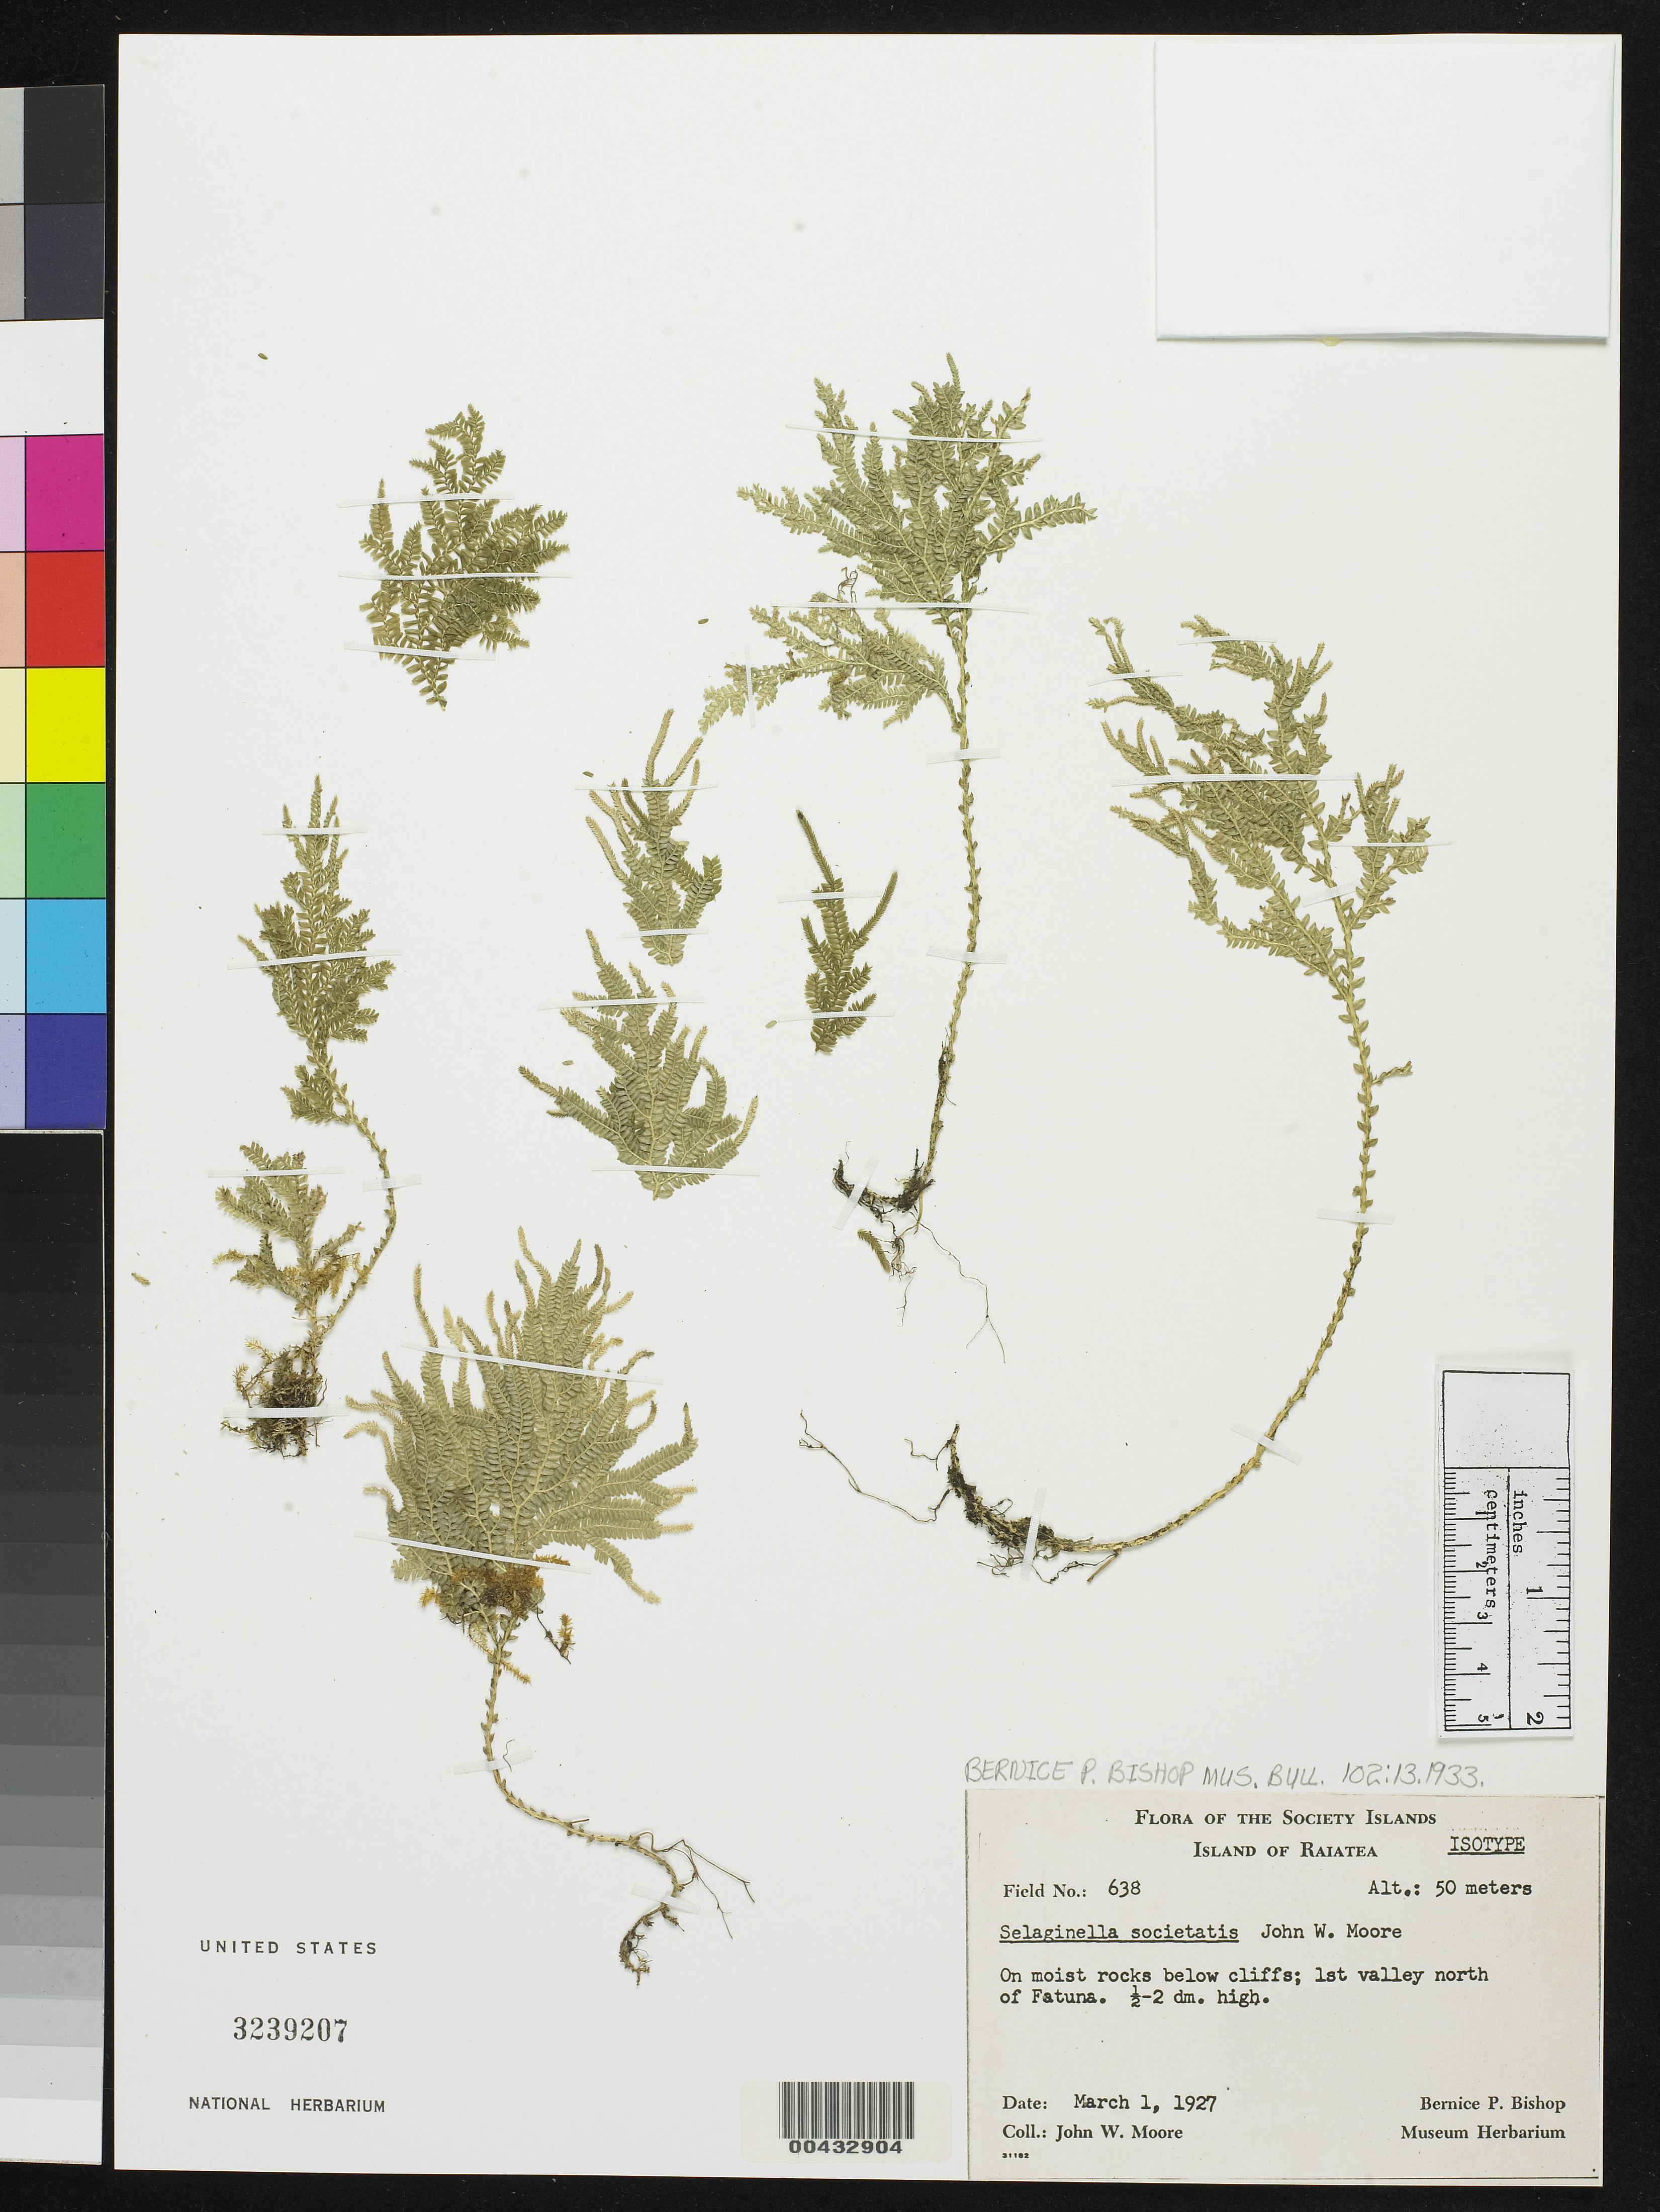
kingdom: Plantae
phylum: Tracheophyta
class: Lycopodiopsida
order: Selaginellales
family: Selaginellaceae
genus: Selaginella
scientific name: Selaginella societatis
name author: J.W. Moore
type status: Isotype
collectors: J. W. Moore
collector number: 638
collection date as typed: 01 Mar 1927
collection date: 1927-03-01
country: French Polynesia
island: Raiatea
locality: First valley N of Fatuna. Iles Sous-le-Vent. [Society Is.]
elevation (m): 50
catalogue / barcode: US 3239207